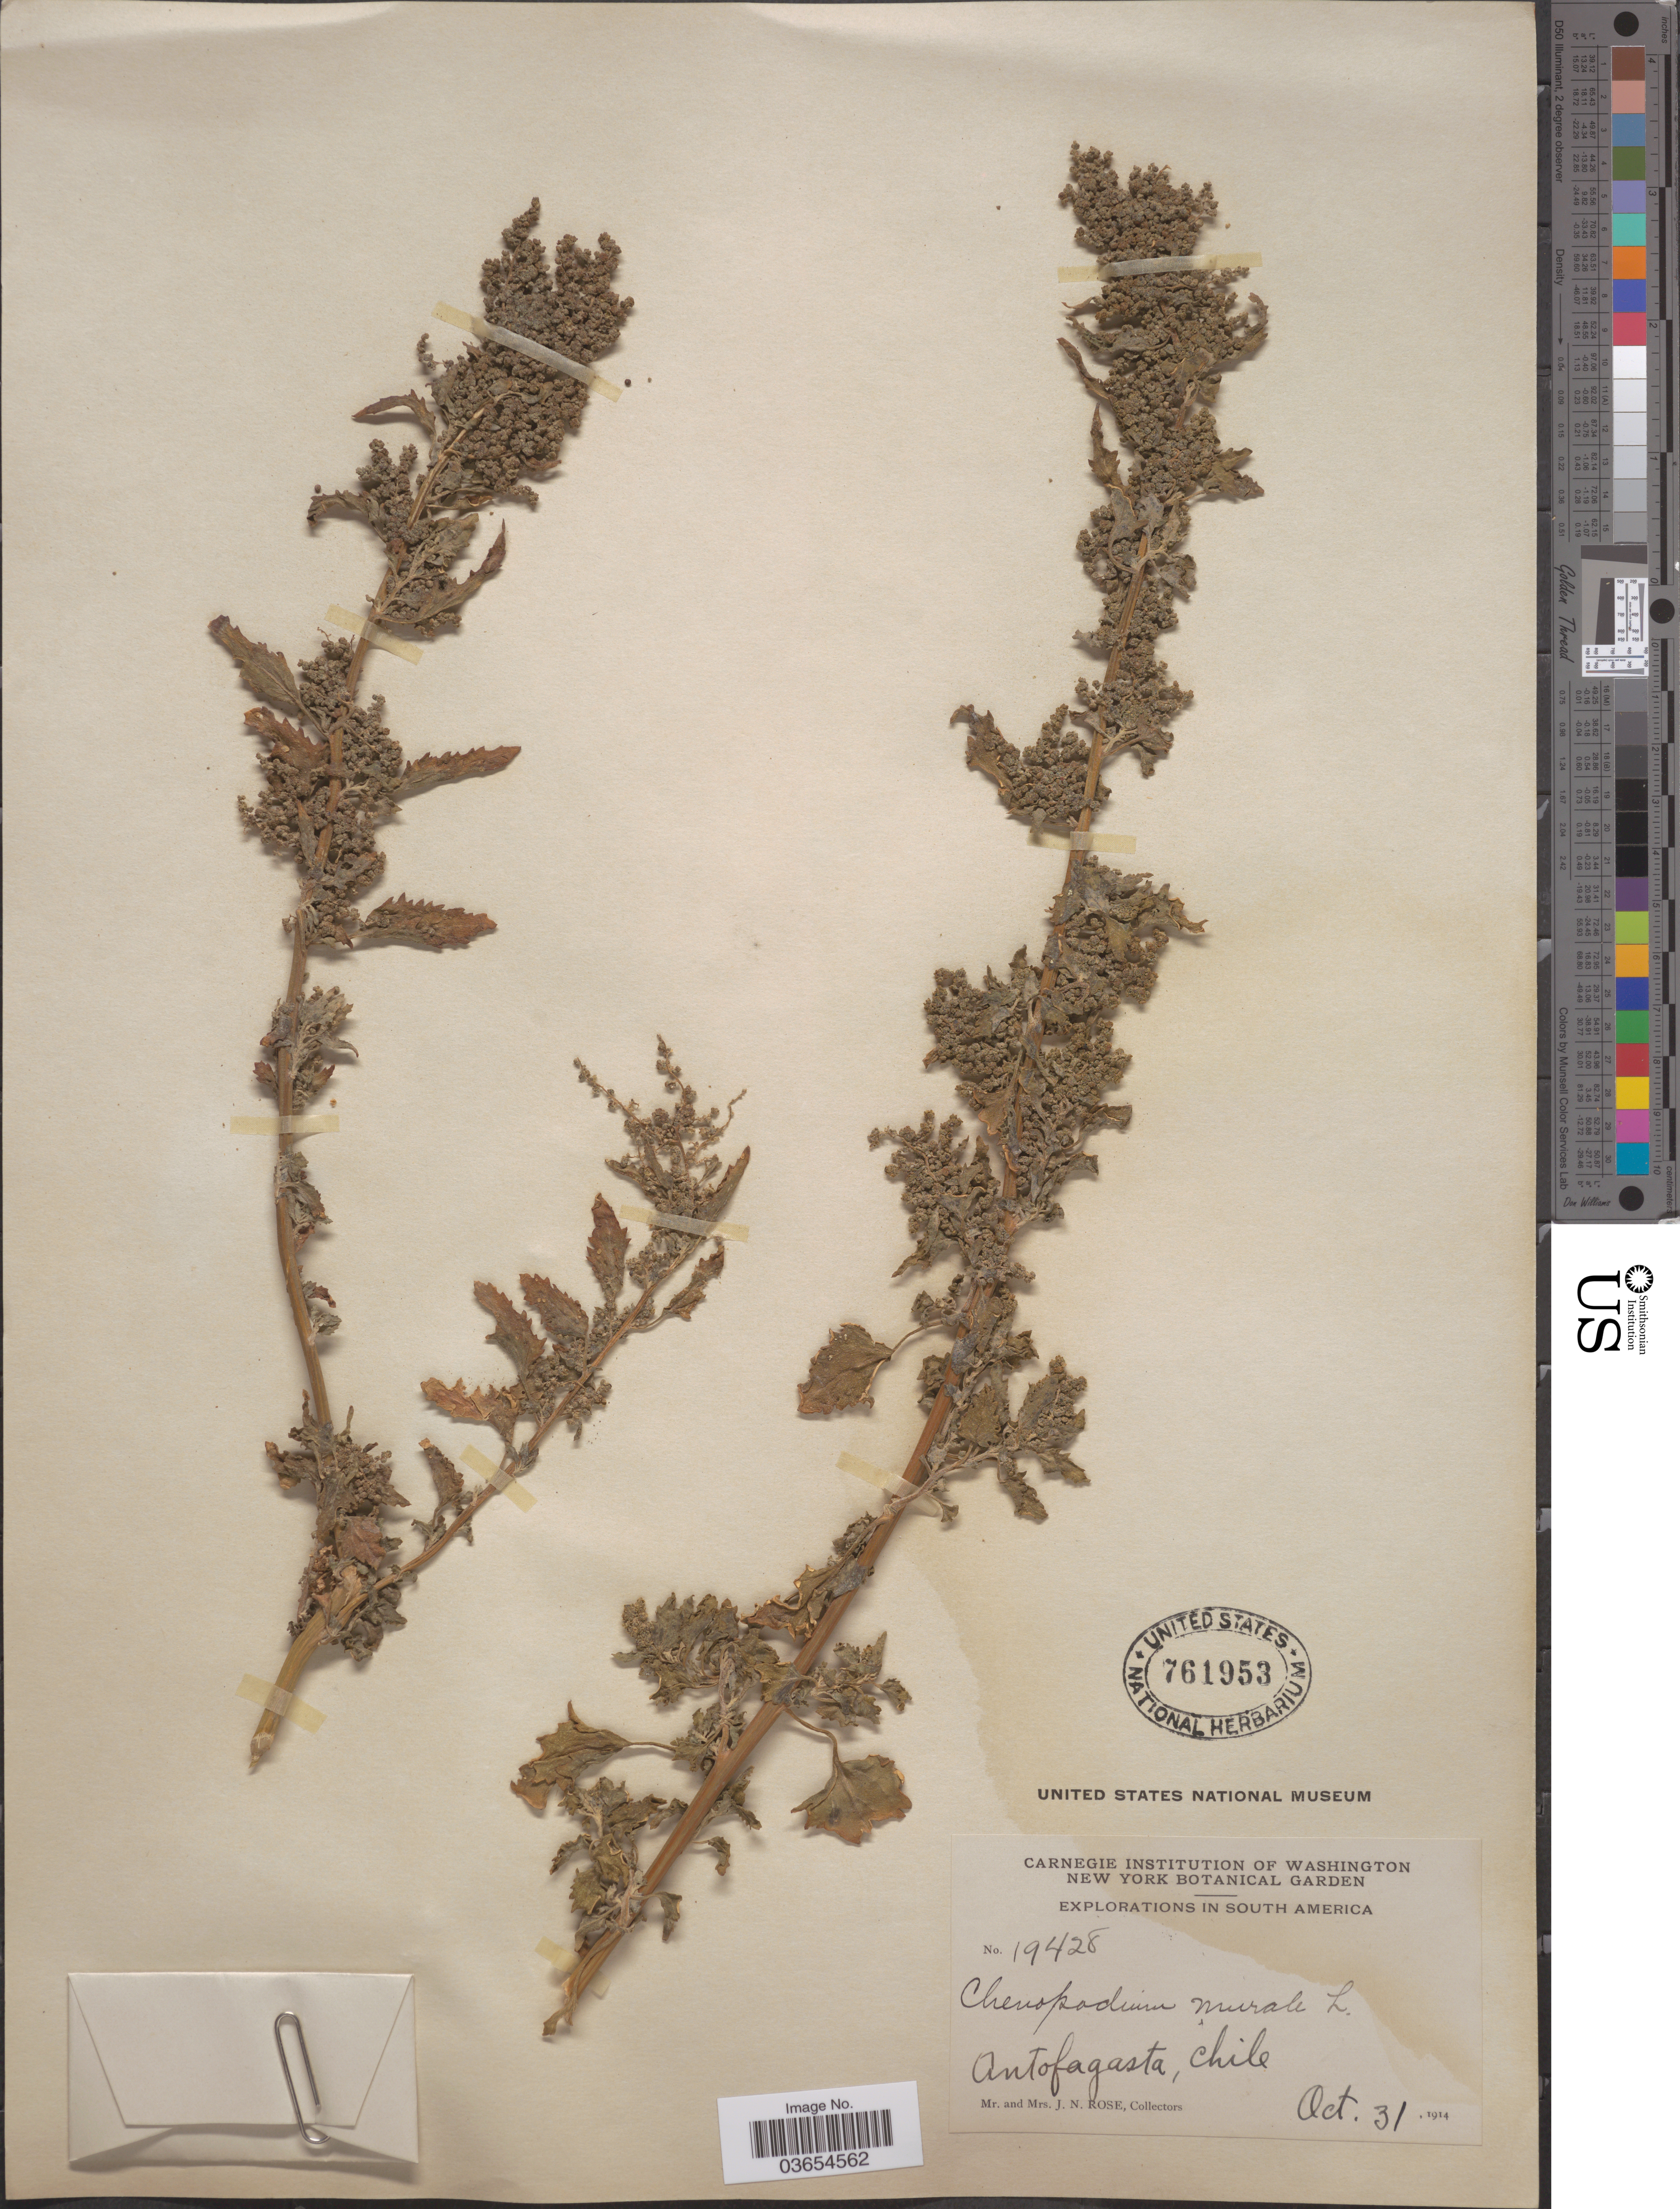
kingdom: Plantae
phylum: Tracheophyta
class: Magnoliopsida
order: Caryophyllales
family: Amaranthaceae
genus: Chenopodium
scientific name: Chenopodium murale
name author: L.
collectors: J. N. Rose & L. B. Rose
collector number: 19428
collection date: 1914-10-31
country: Chile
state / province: Antofagasta (II)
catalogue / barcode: US 761953